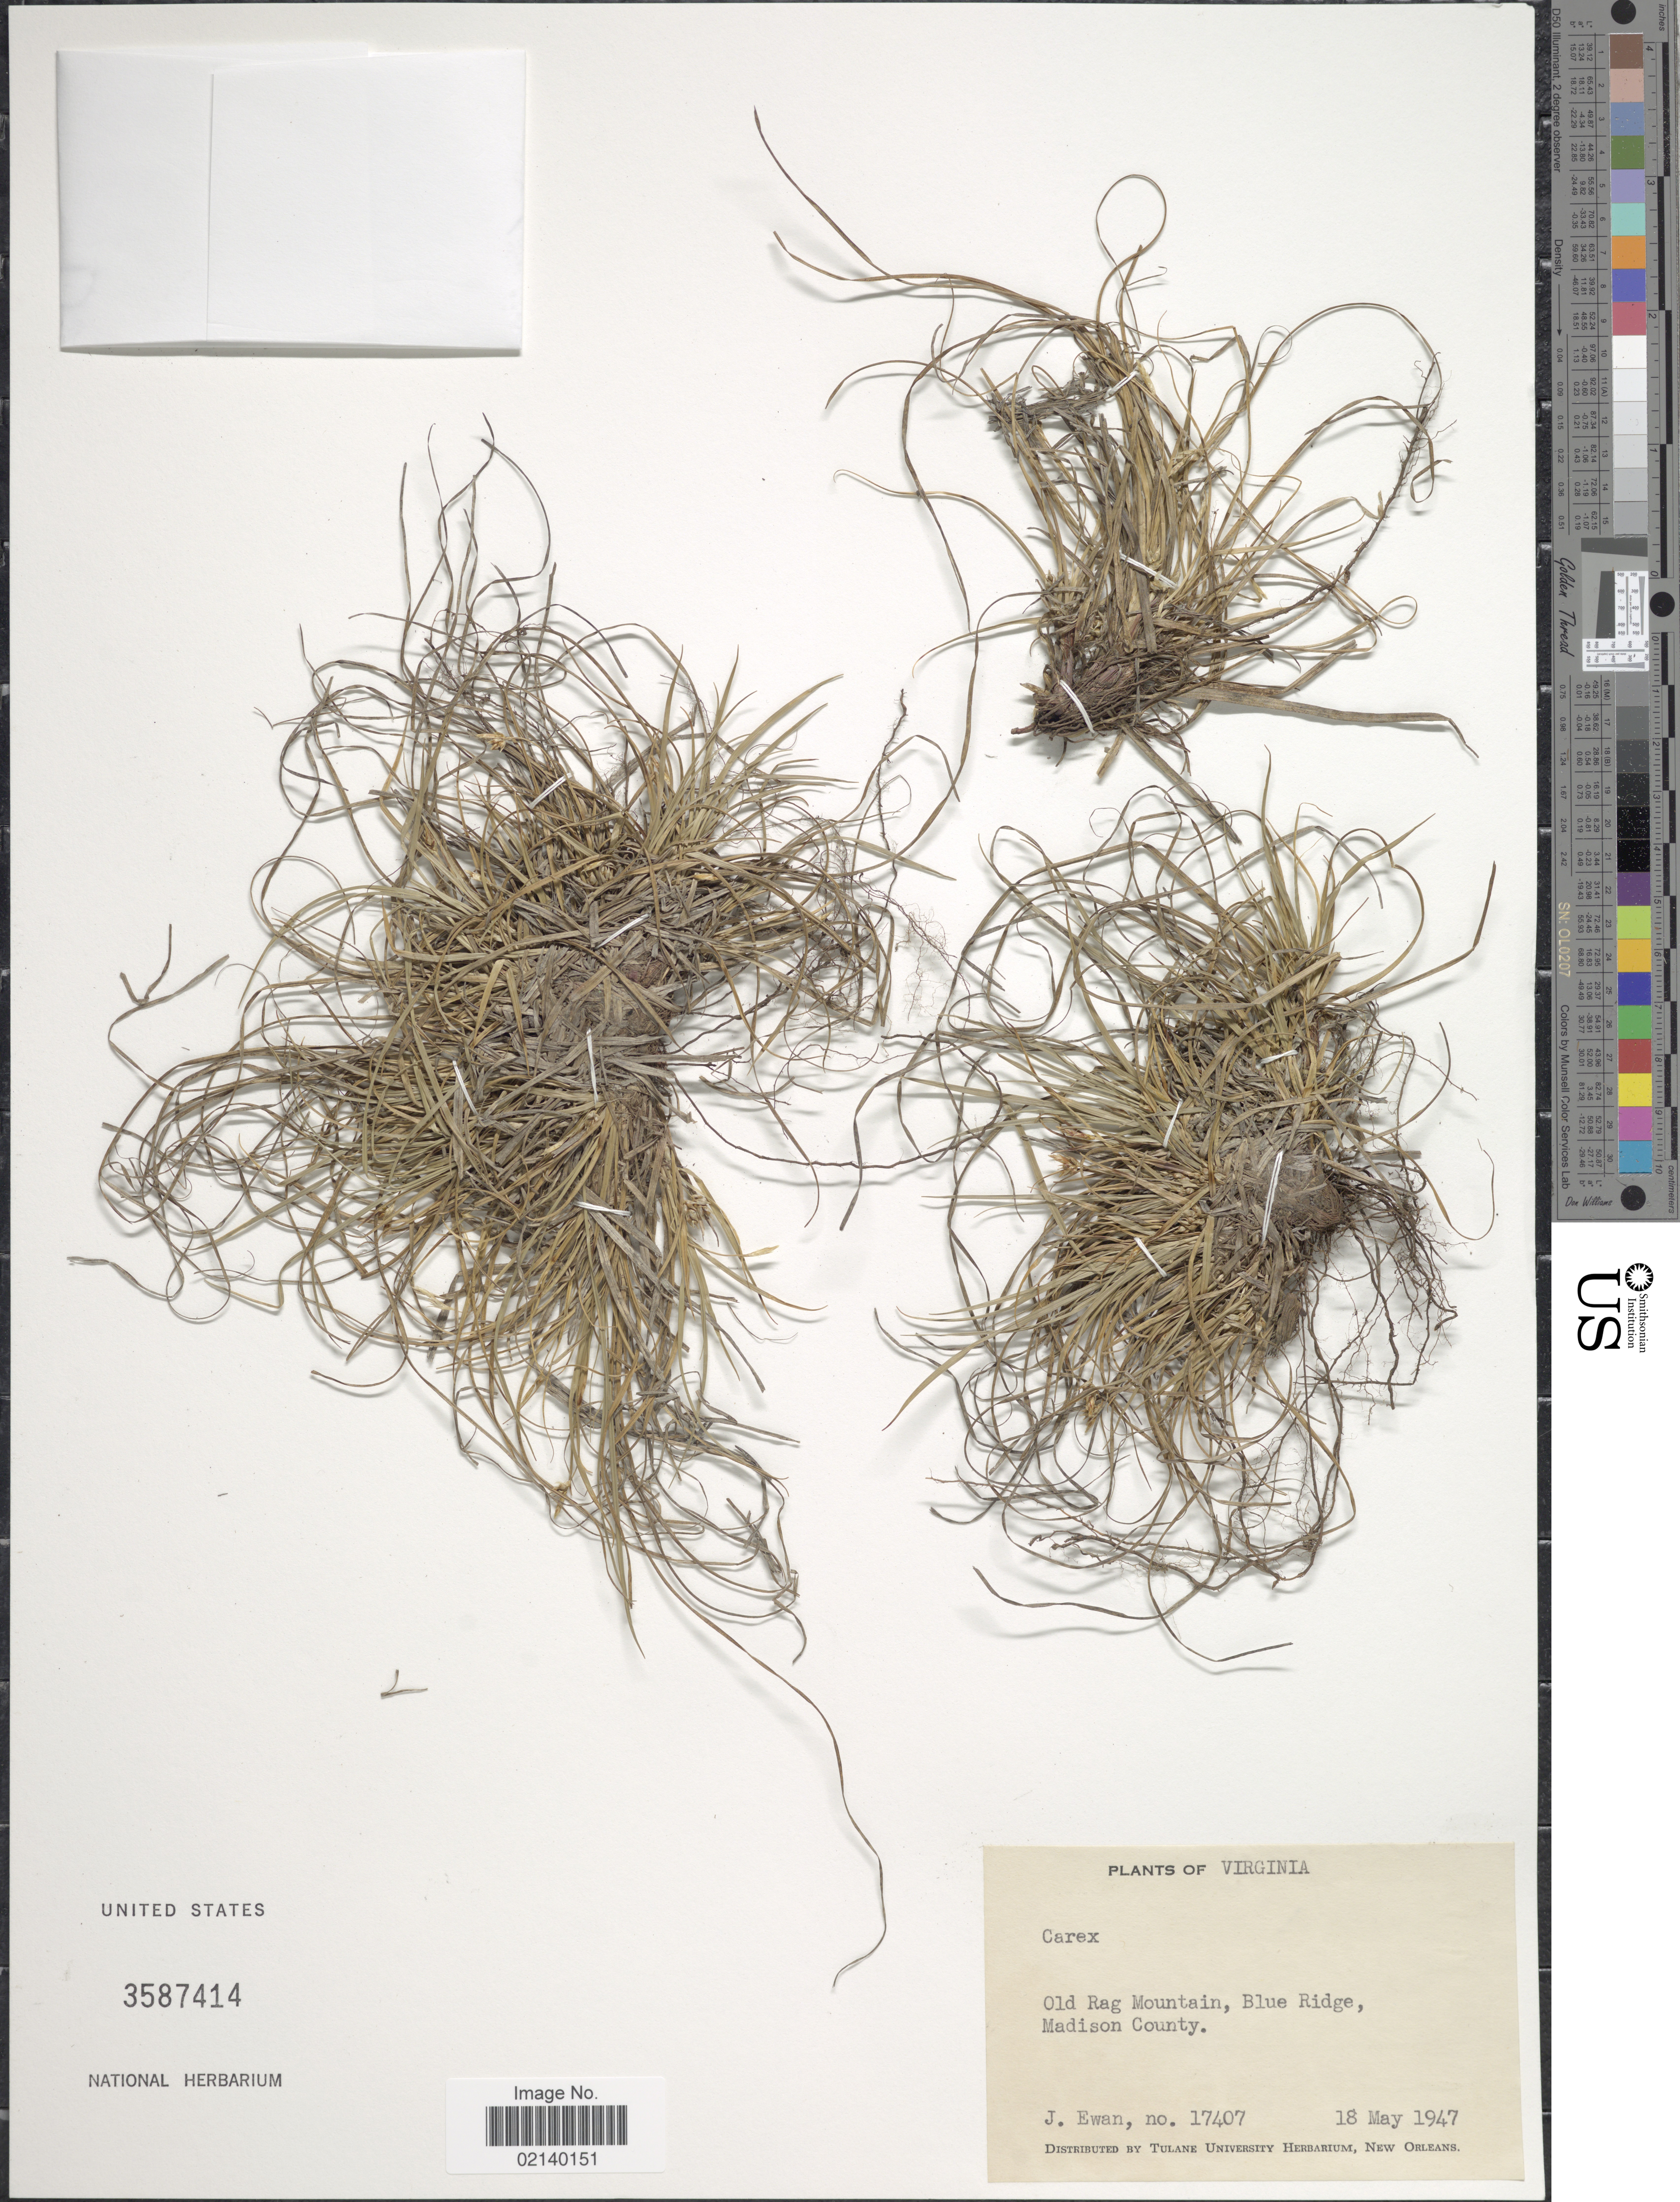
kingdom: Plantae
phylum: Tracheophyta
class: Liliopsida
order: Poales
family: Cyperaceae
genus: Carex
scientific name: Carex sp.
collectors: J. A. Ewan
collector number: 17407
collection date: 1947-05-18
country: United States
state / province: Virginia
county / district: Madison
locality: Old Rag Mountain, Blue Ridge, Madison County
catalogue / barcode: US 3587414